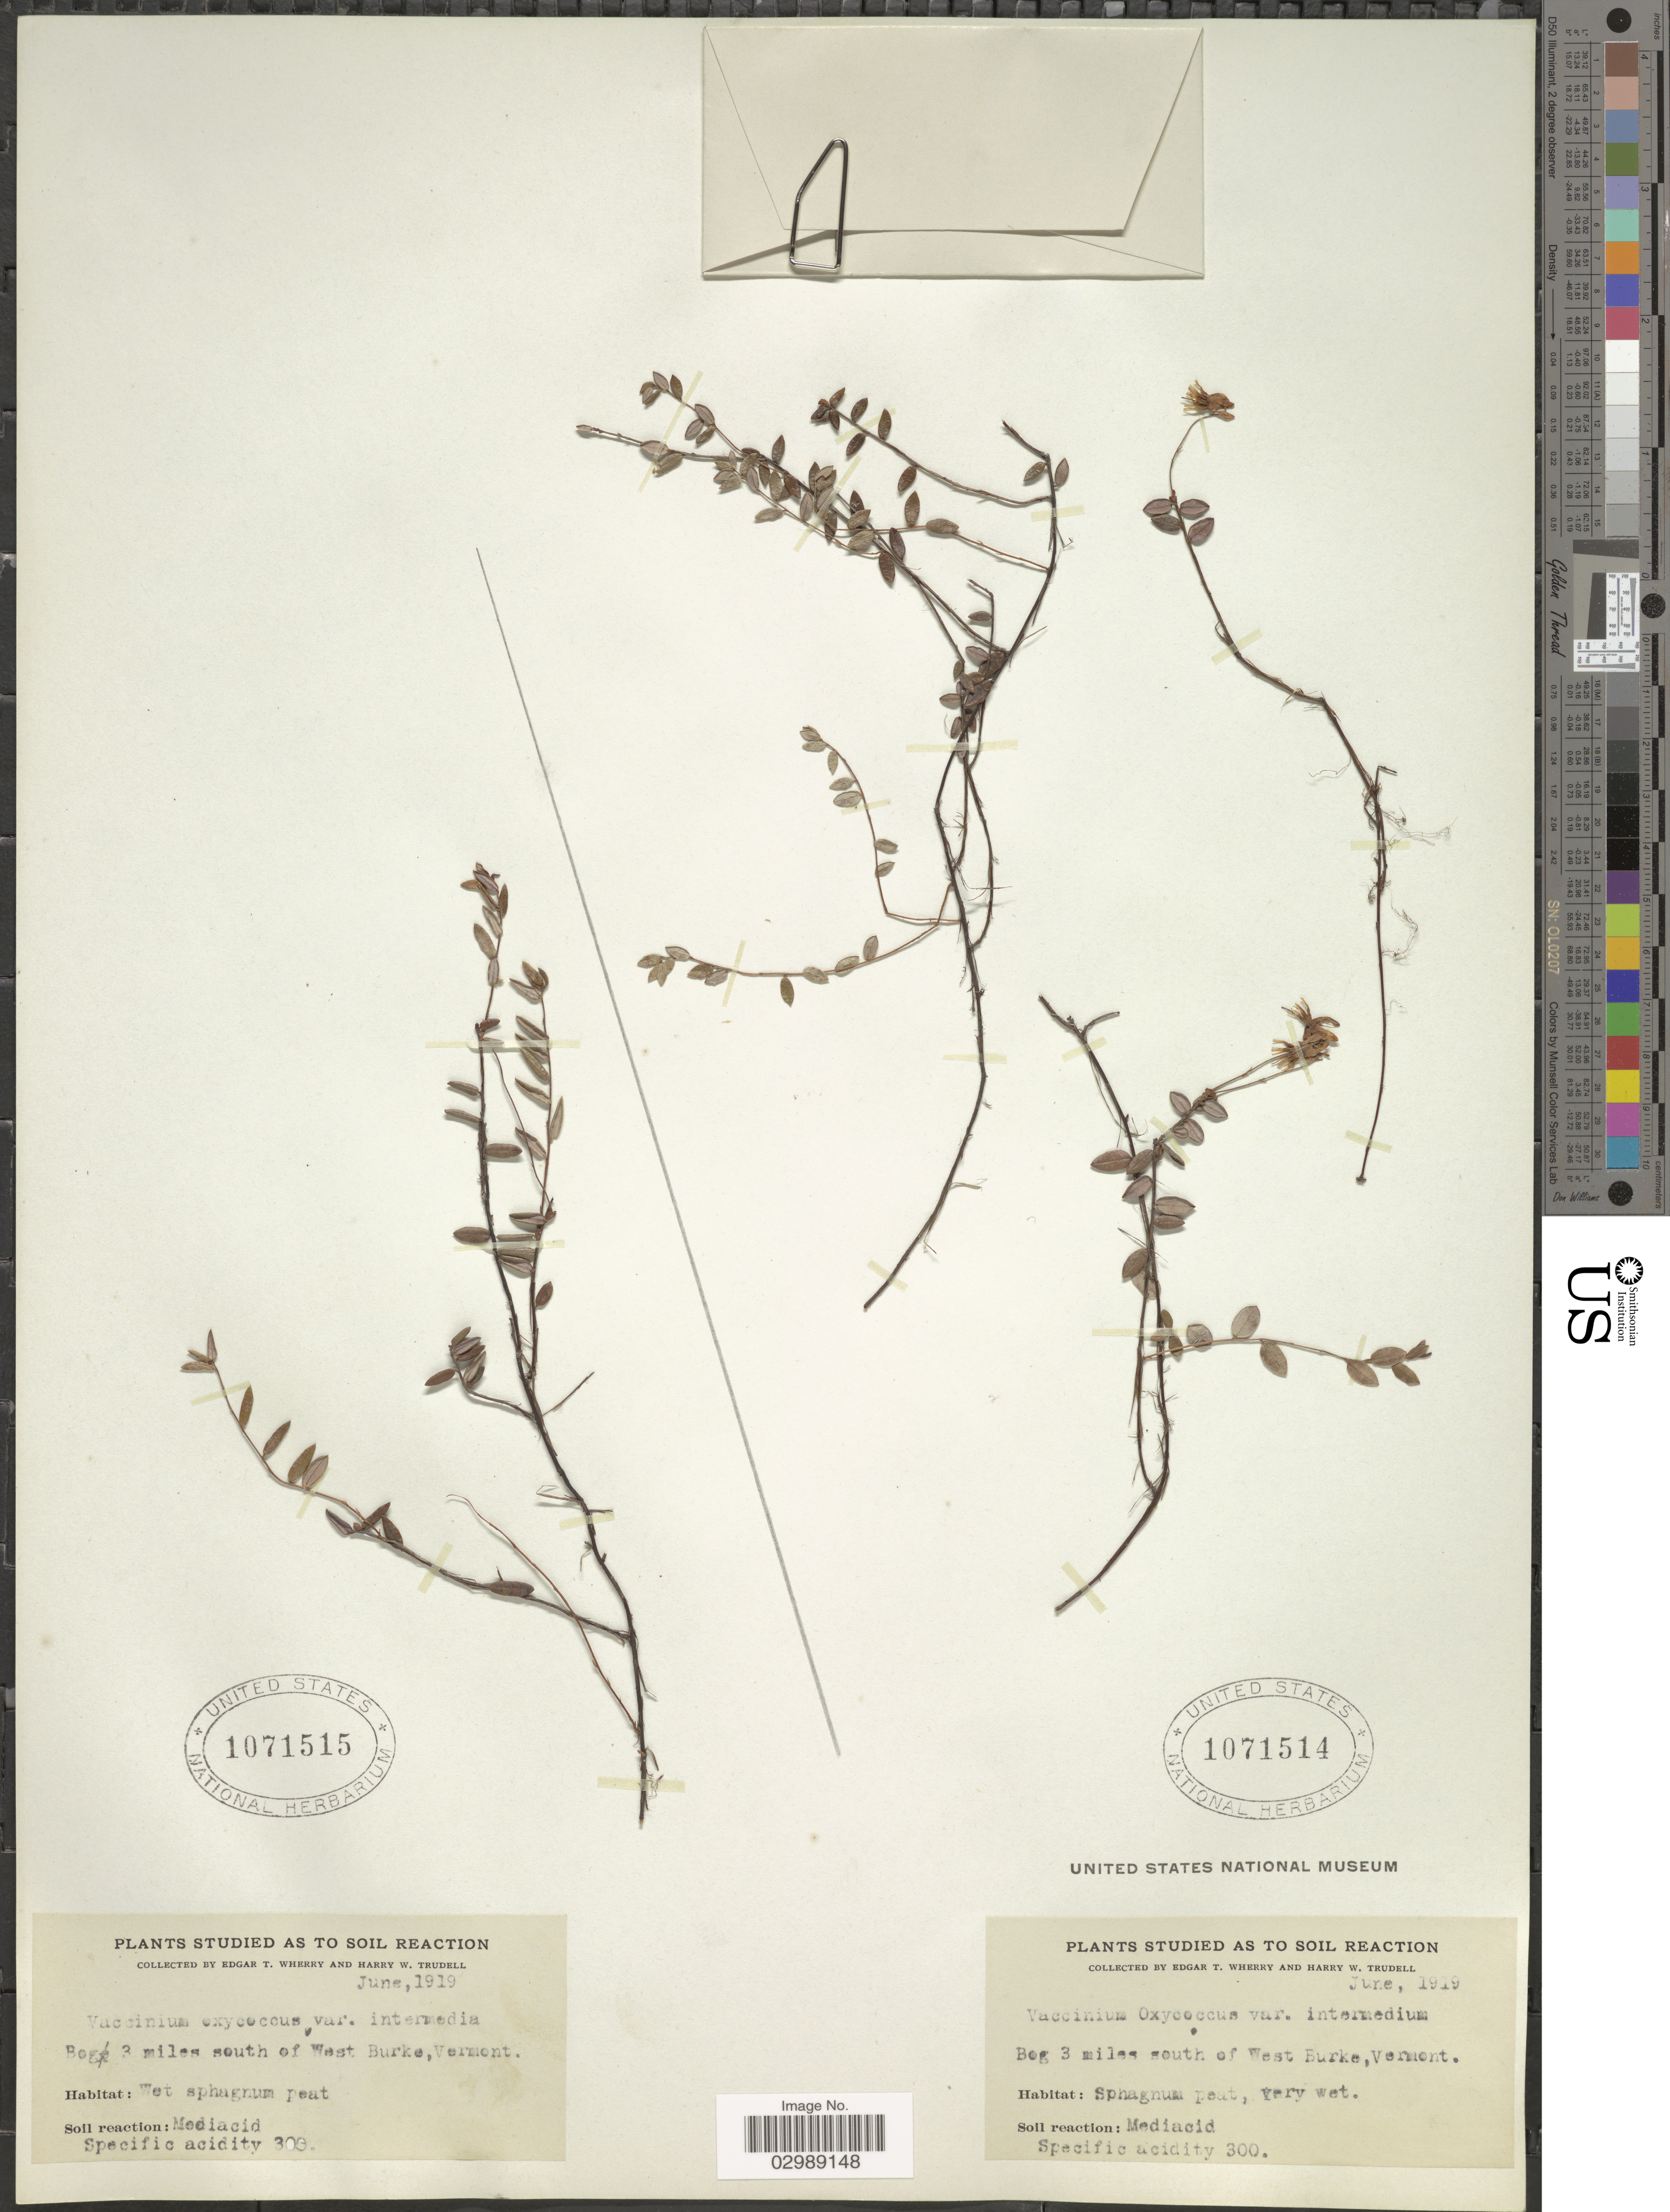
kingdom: Plantae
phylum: Tracheophyta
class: Magnoliopsida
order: Ericales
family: Ericaceae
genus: Vaccinium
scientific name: Vaccinium oxycoccos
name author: L.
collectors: E. T. Wherry & H. Trudell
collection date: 1919-06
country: United States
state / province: Vermont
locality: Bog 3 miles south of West Burke.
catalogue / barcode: US 1071515-2